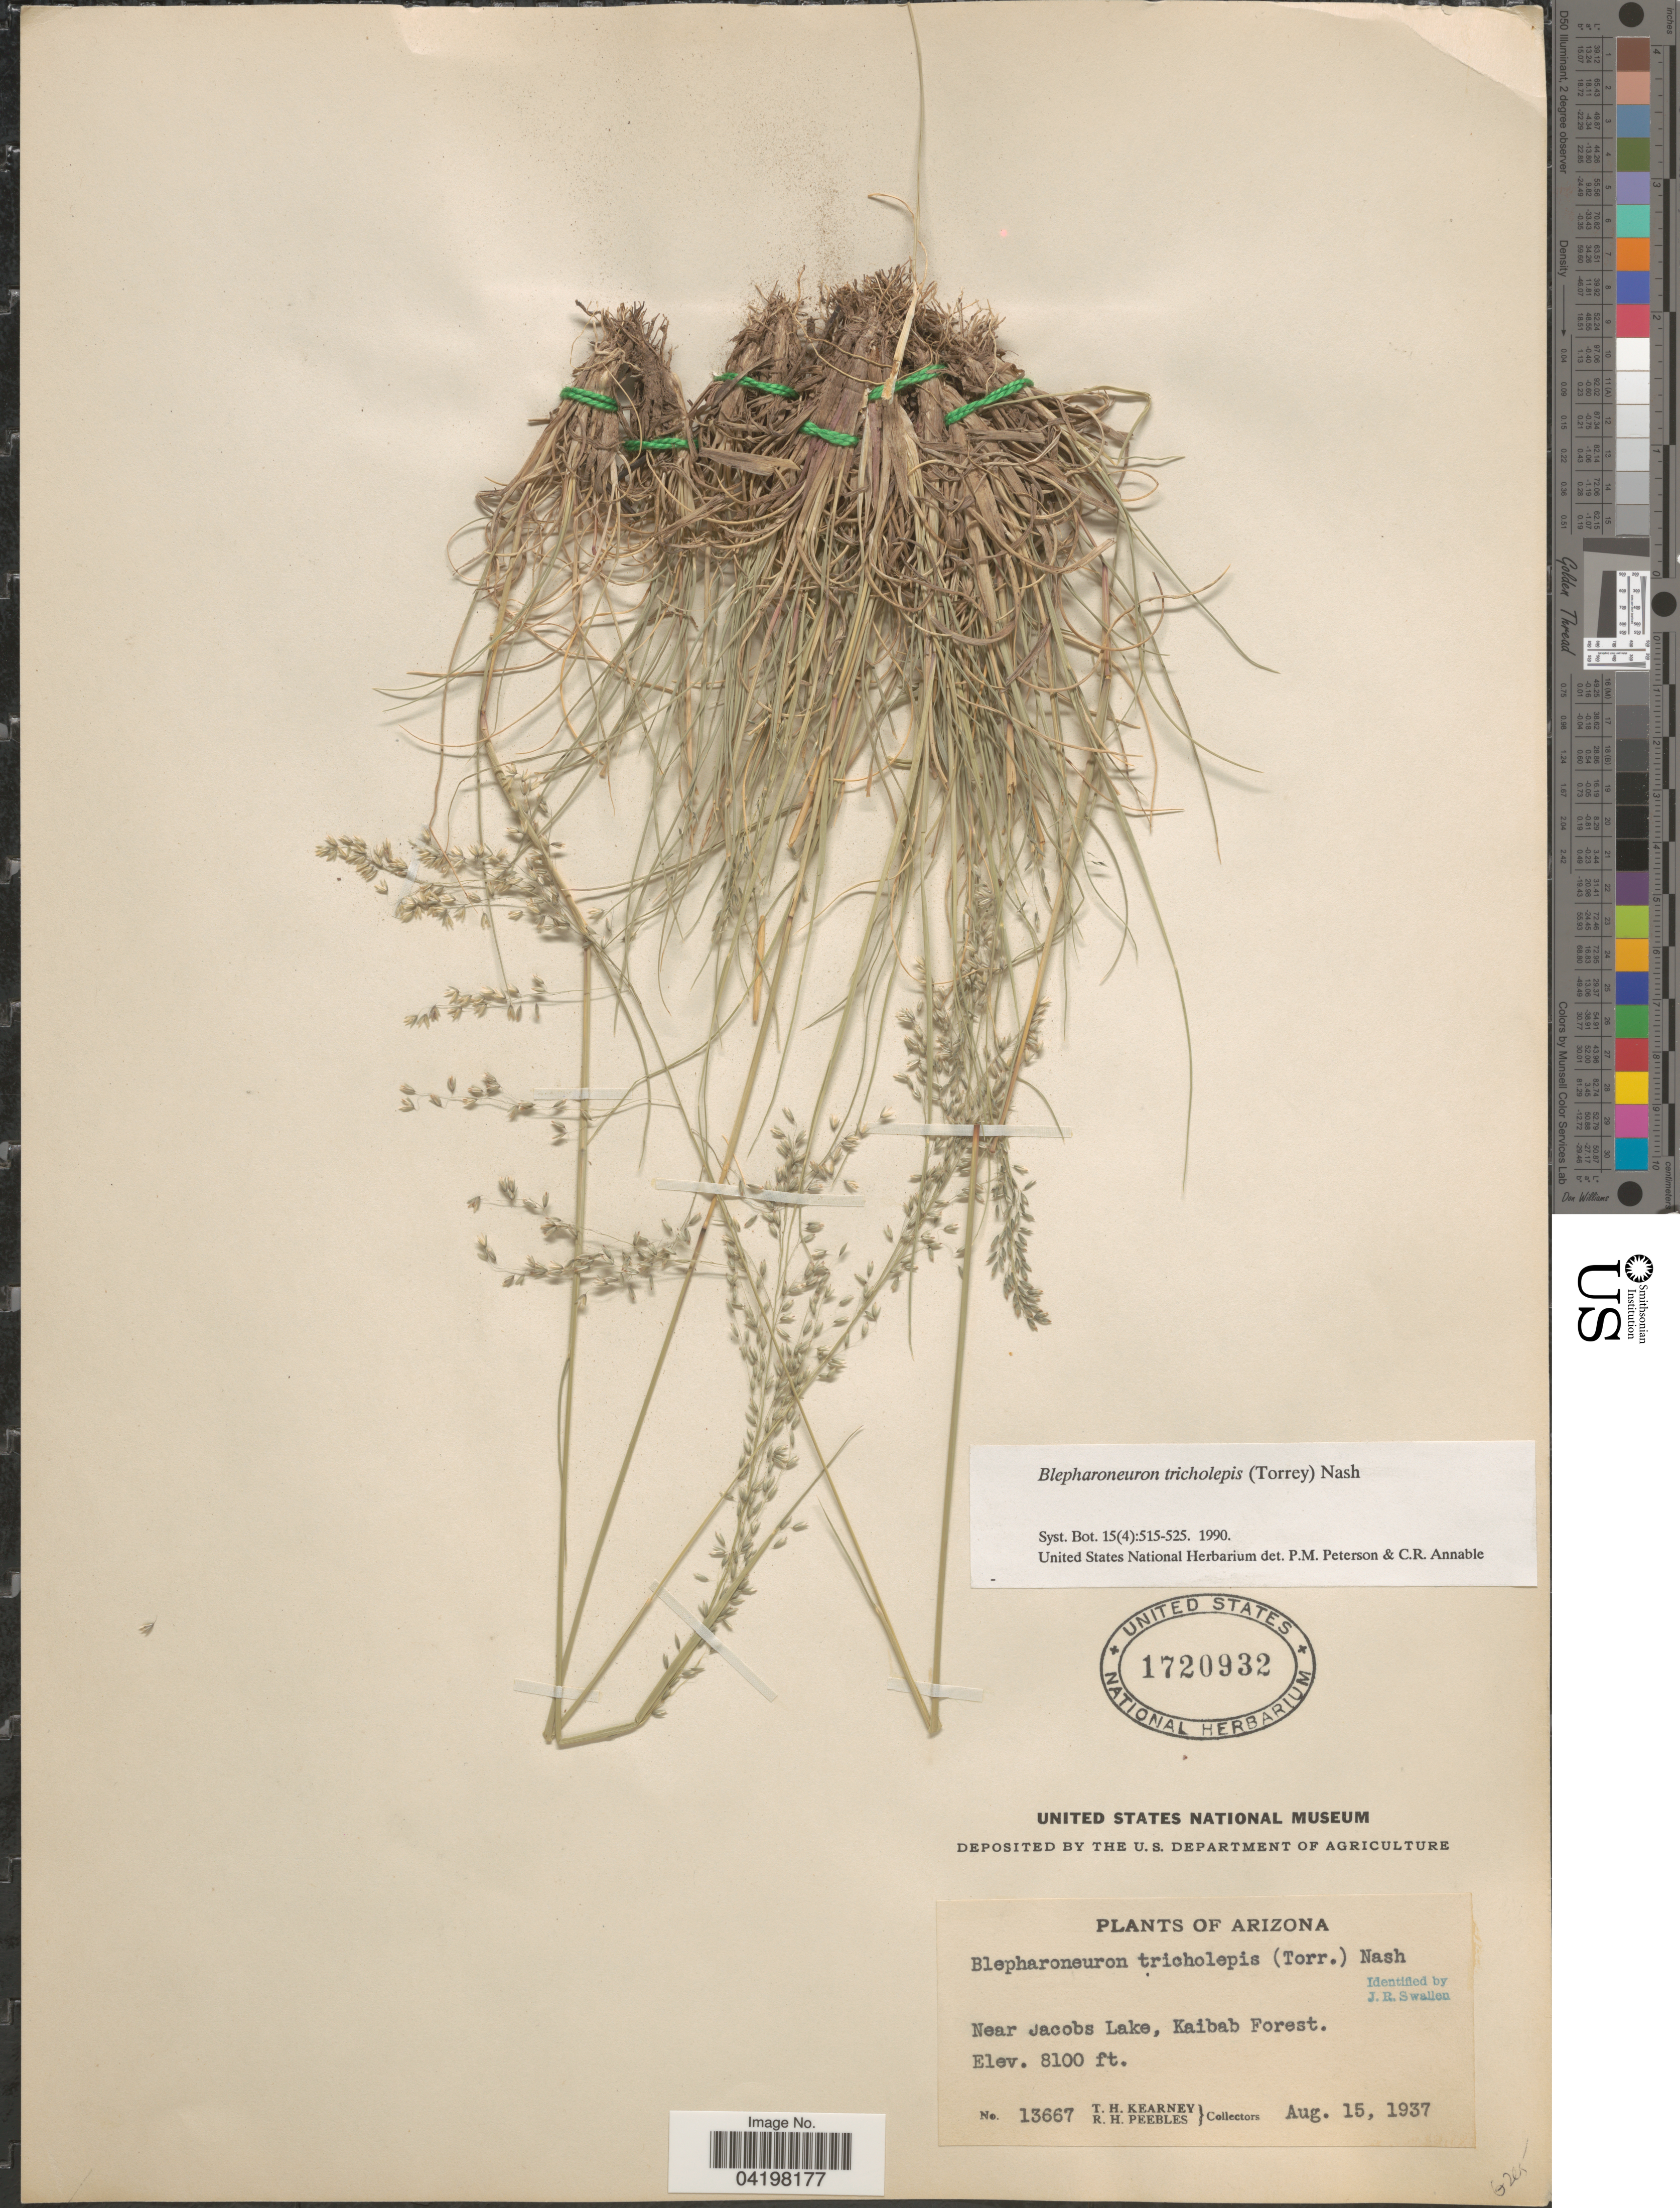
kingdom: Plantae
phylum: Tracheophyta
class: Liliopsida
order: Poales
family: Poaceae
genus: Muhlenbergia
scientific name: Muhlenbergia tricholepis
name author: (Torr.) Columbus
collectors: T. H. Kearney & R. H. Peebles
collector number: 13667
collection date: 1937-08-15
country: United States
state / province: Arizona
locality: Near Jacobs Lake, Kaibab Forest.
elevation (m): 2469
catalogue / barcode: US 1720932